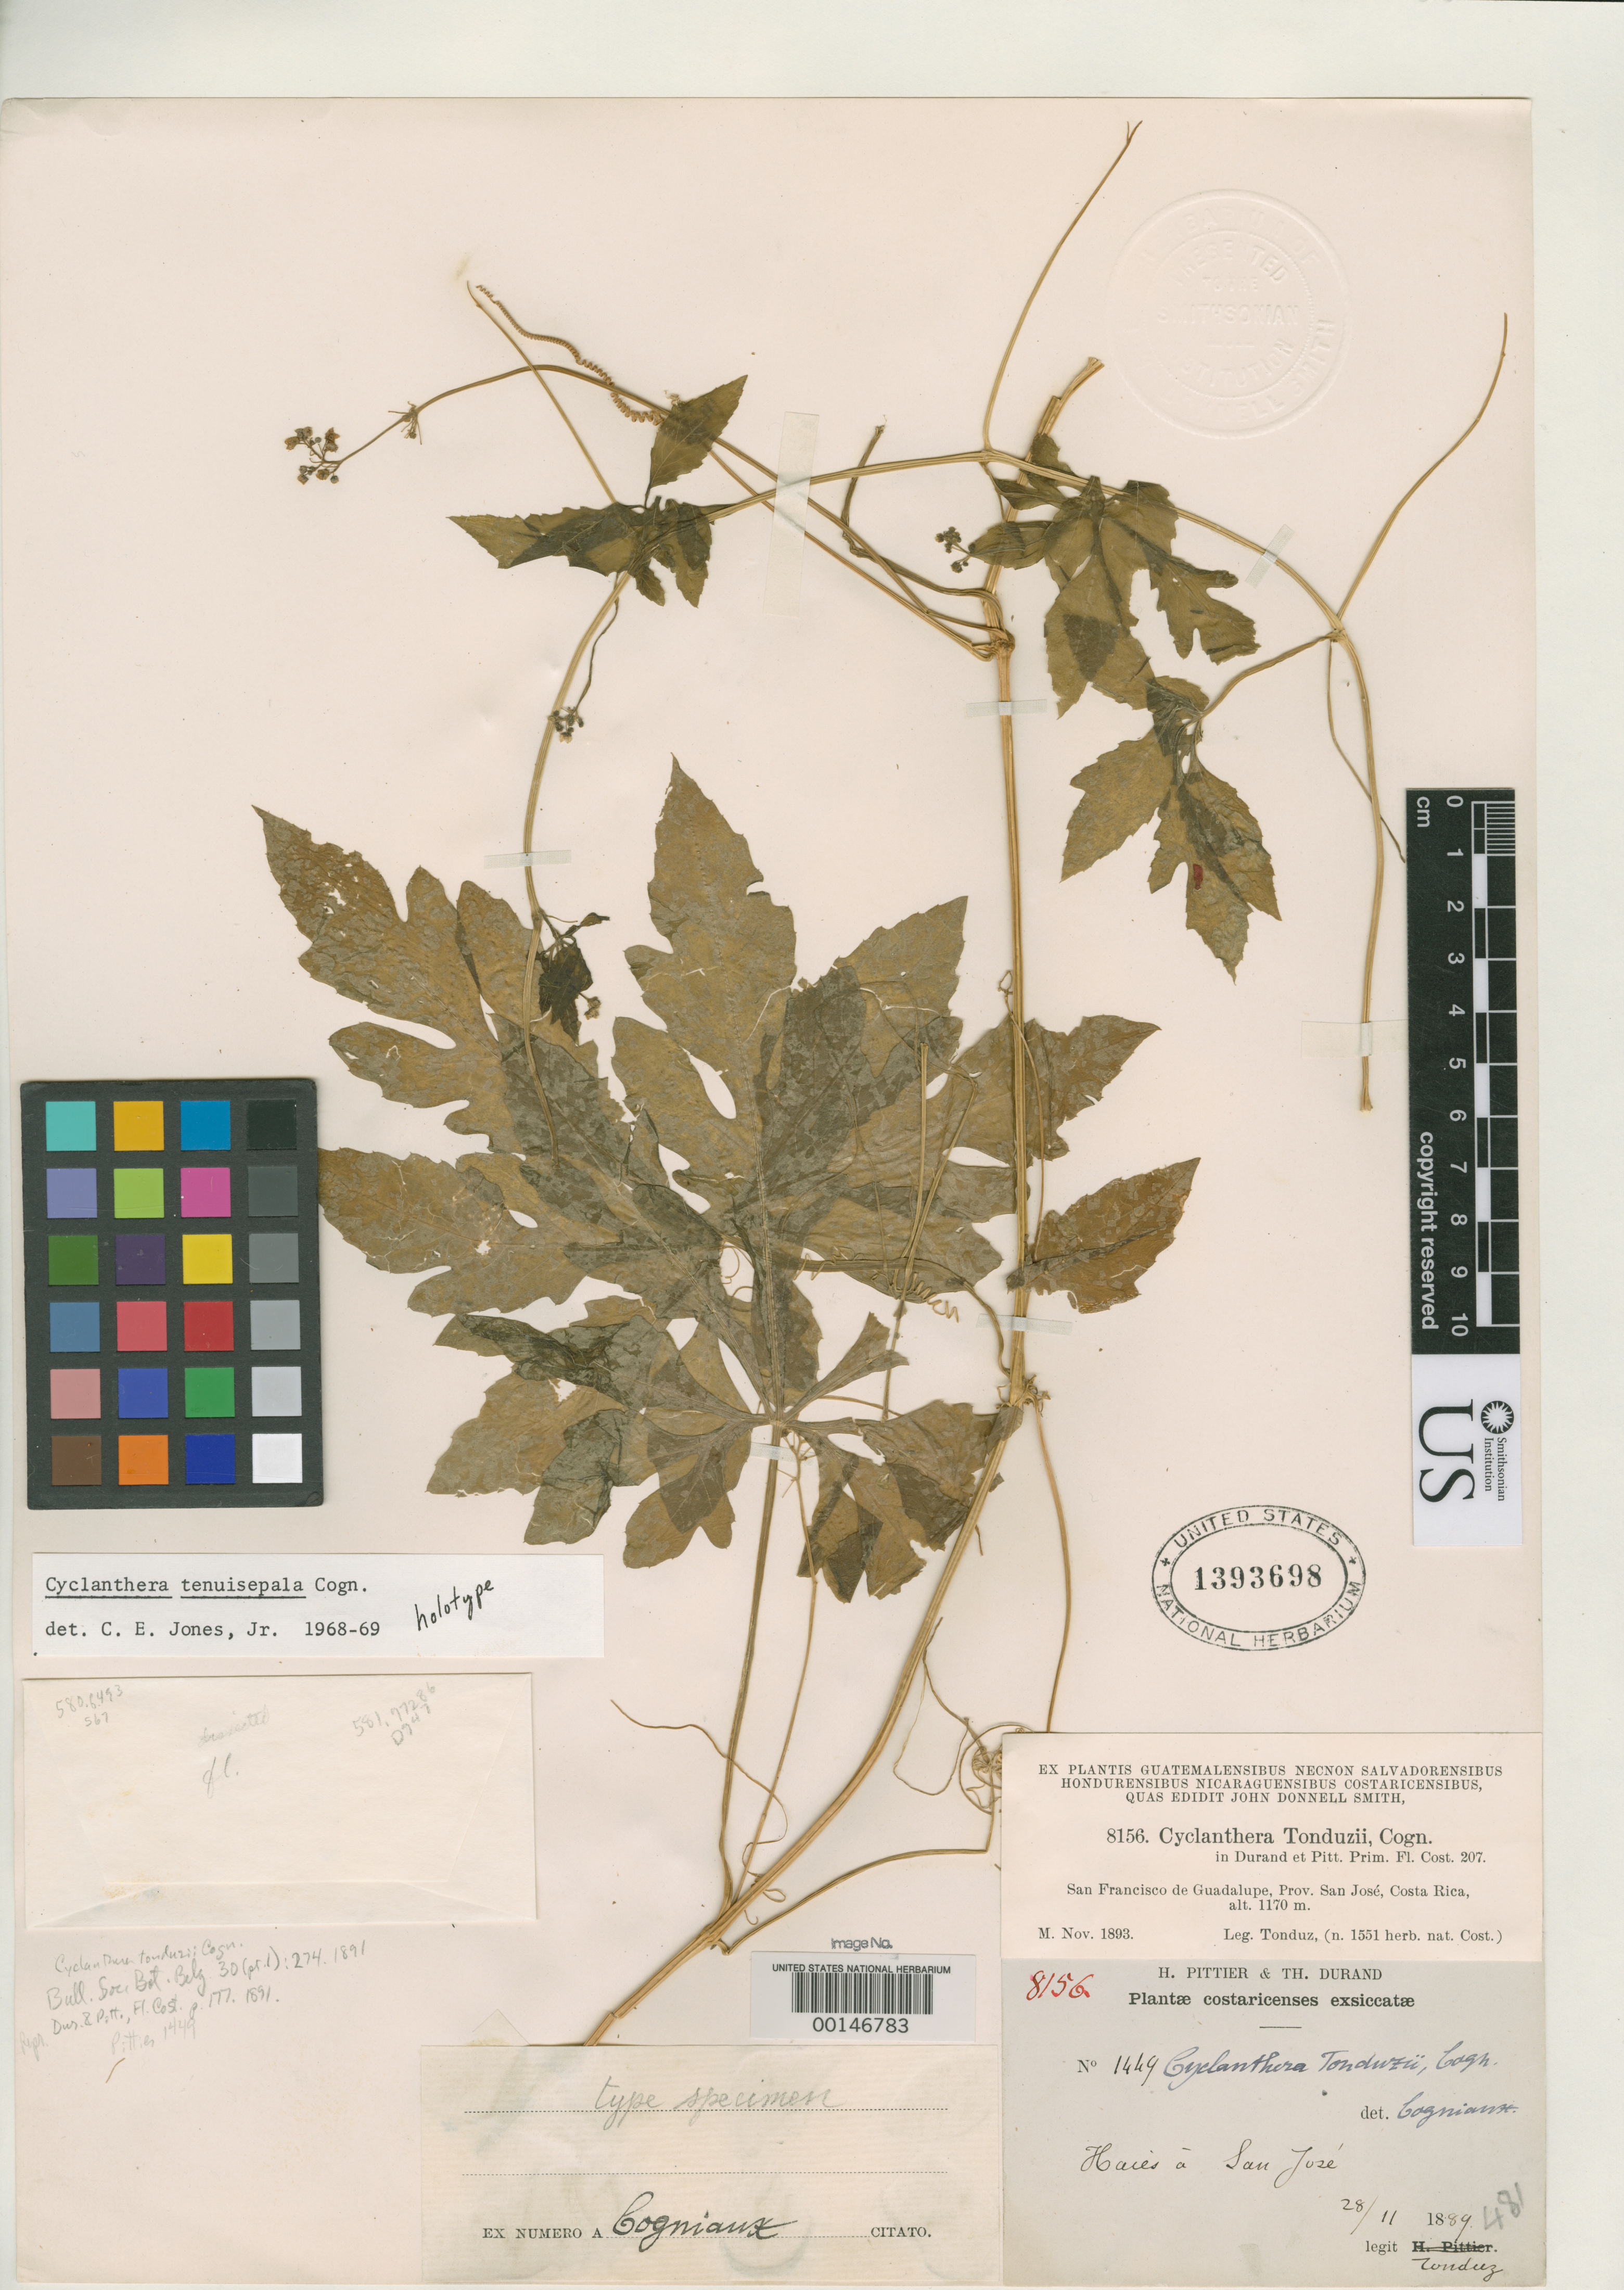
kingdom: Plantae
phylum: Tracheophyta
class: Magnoliopsida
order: Cucurbitales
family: Cucurbitaceae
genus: Cyclanthera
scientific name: Cyclanthera tonduzii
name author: Cogn.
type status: Holotype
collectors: A. Tonduz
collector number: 1449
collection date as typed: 28 Nov 1889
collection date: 1889-11-28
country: Costa Rica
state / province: San José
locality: San Francisco de Guadalupe.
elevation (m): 1170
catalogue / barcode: US 1393698